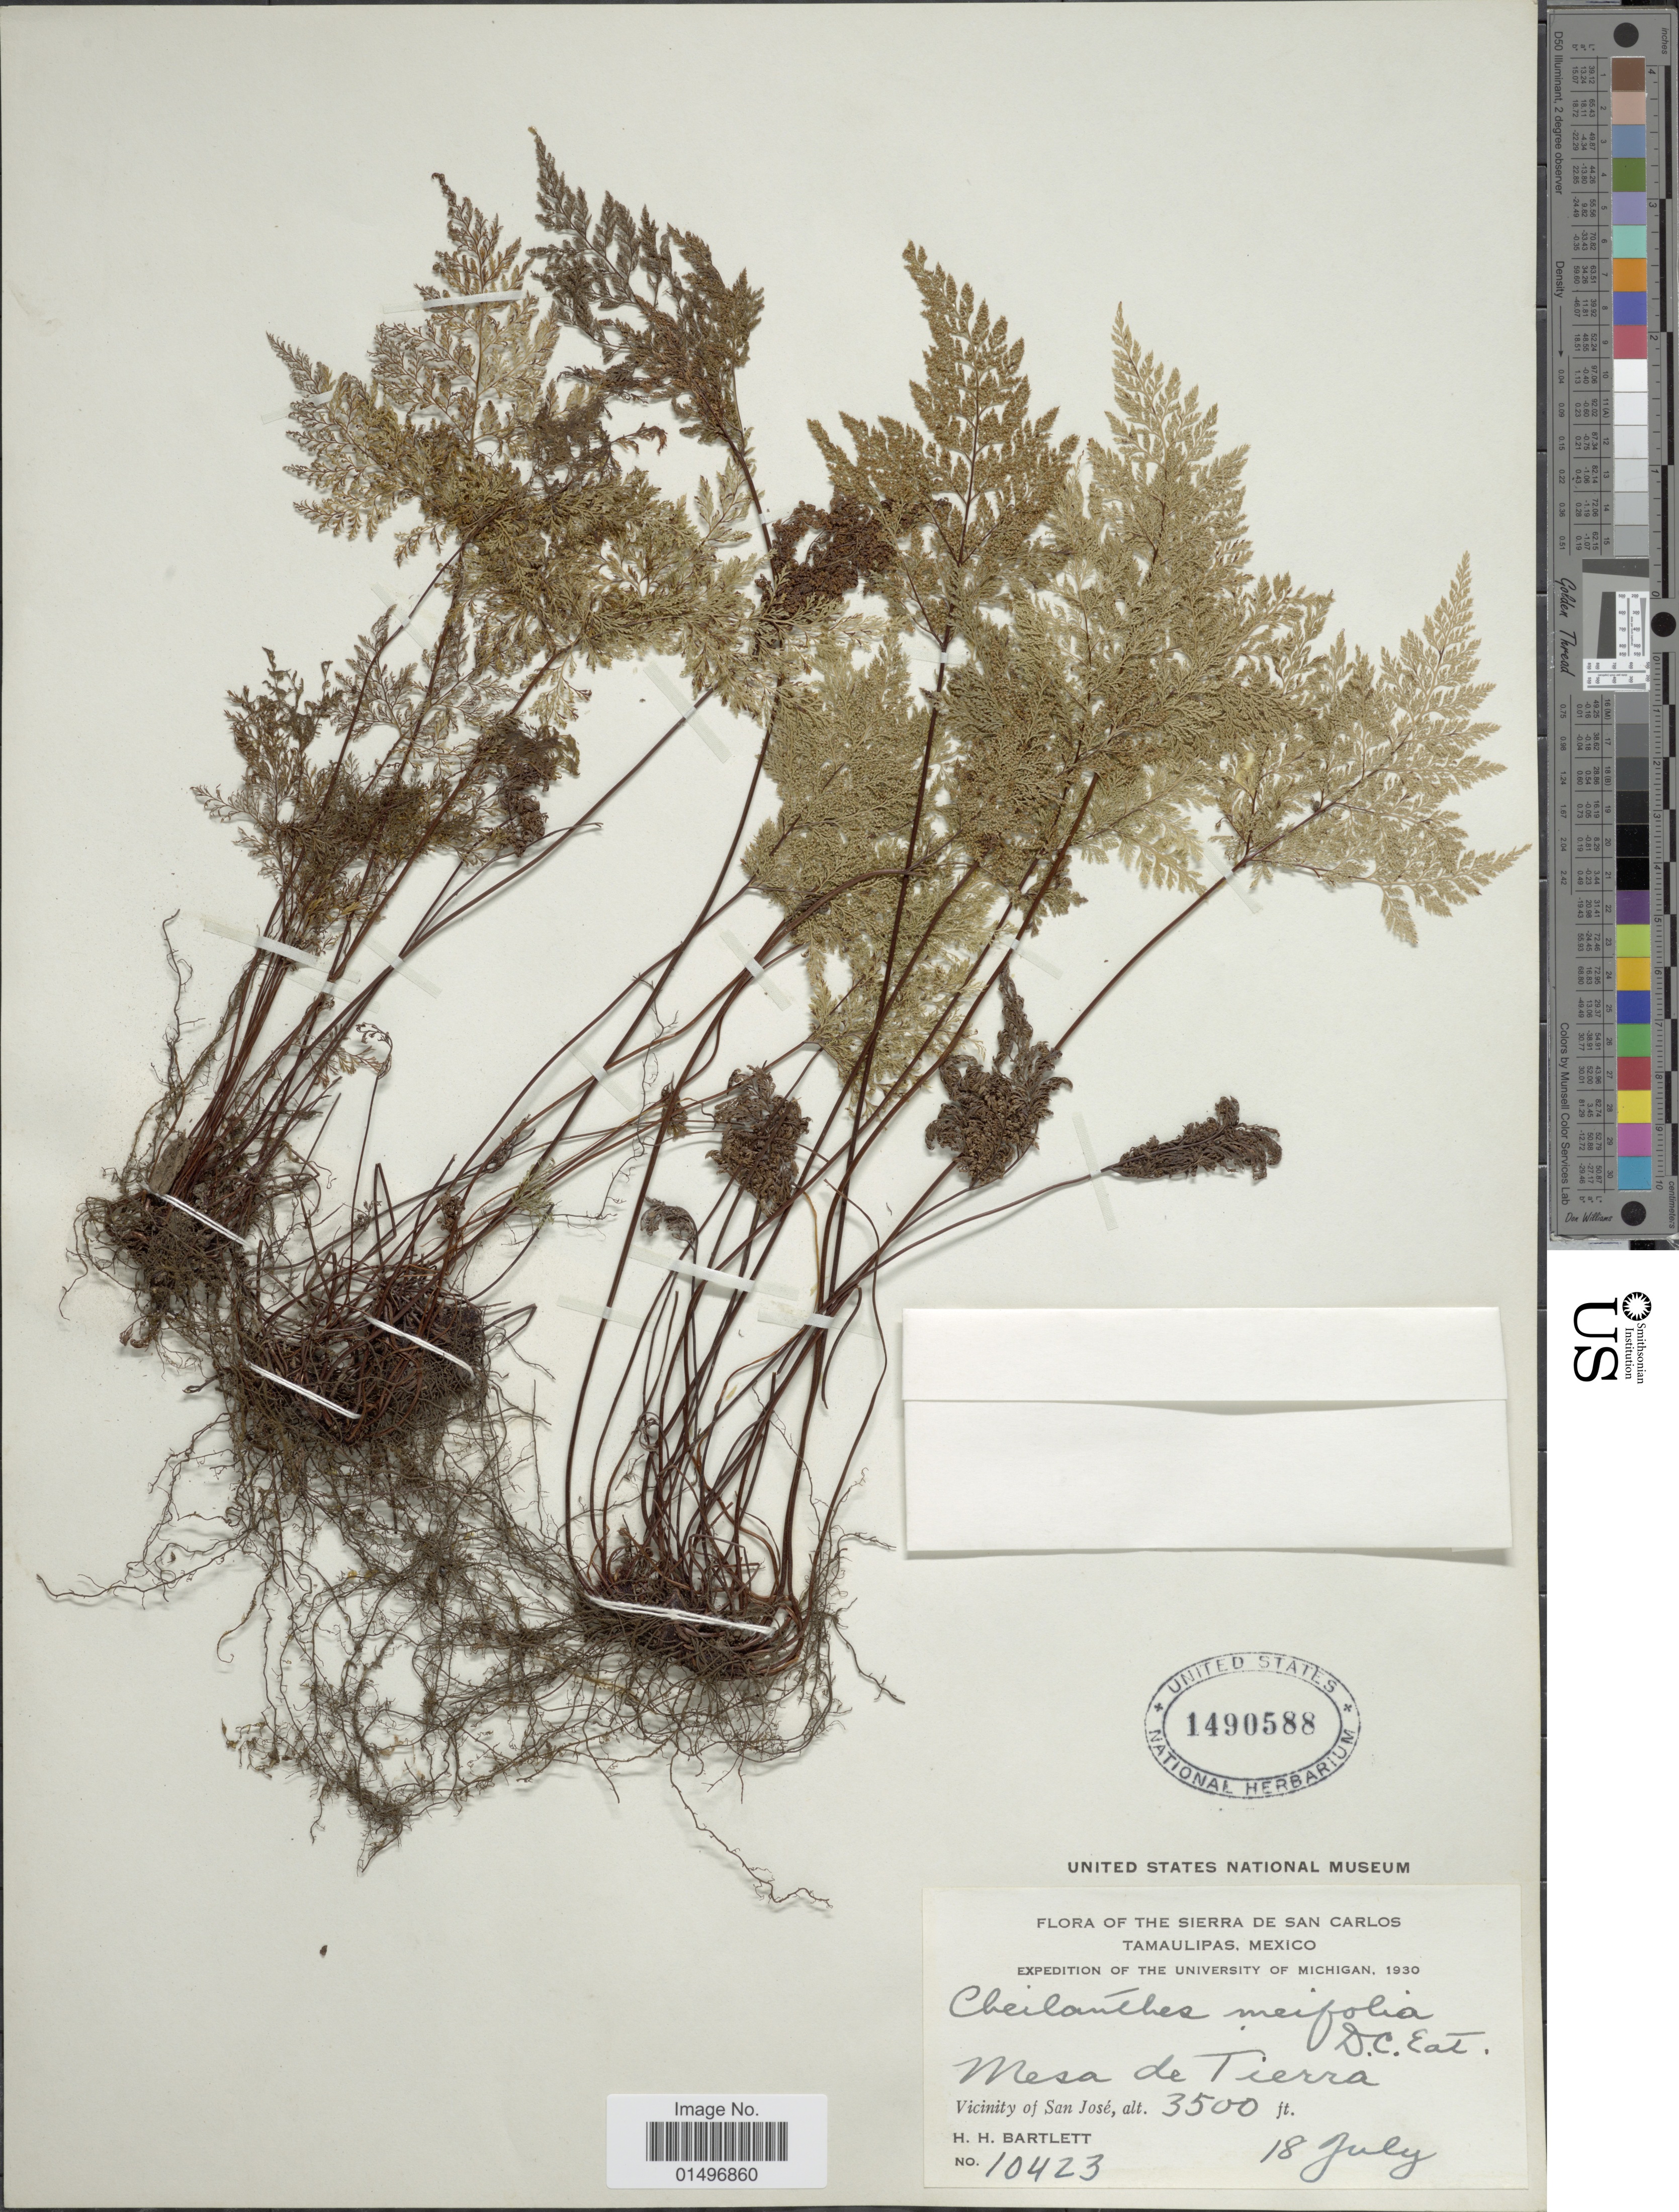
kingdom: Plantae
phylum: Tracheophyta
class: Polypodiopsida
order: Polypodiales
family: Pteridaceae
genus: Aspidotis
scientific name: Aspidotis meifolia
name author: (D.C. Eaton) Pic. Serm.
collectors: H. H. Bartlett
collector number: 10423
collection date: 1930-07-18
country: Mexico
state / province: Tamaulipas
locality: Sierra de San Carlos, Mesa de Tierra, Vicinity of San Jose.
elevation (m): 1067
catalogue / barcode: US 1490588